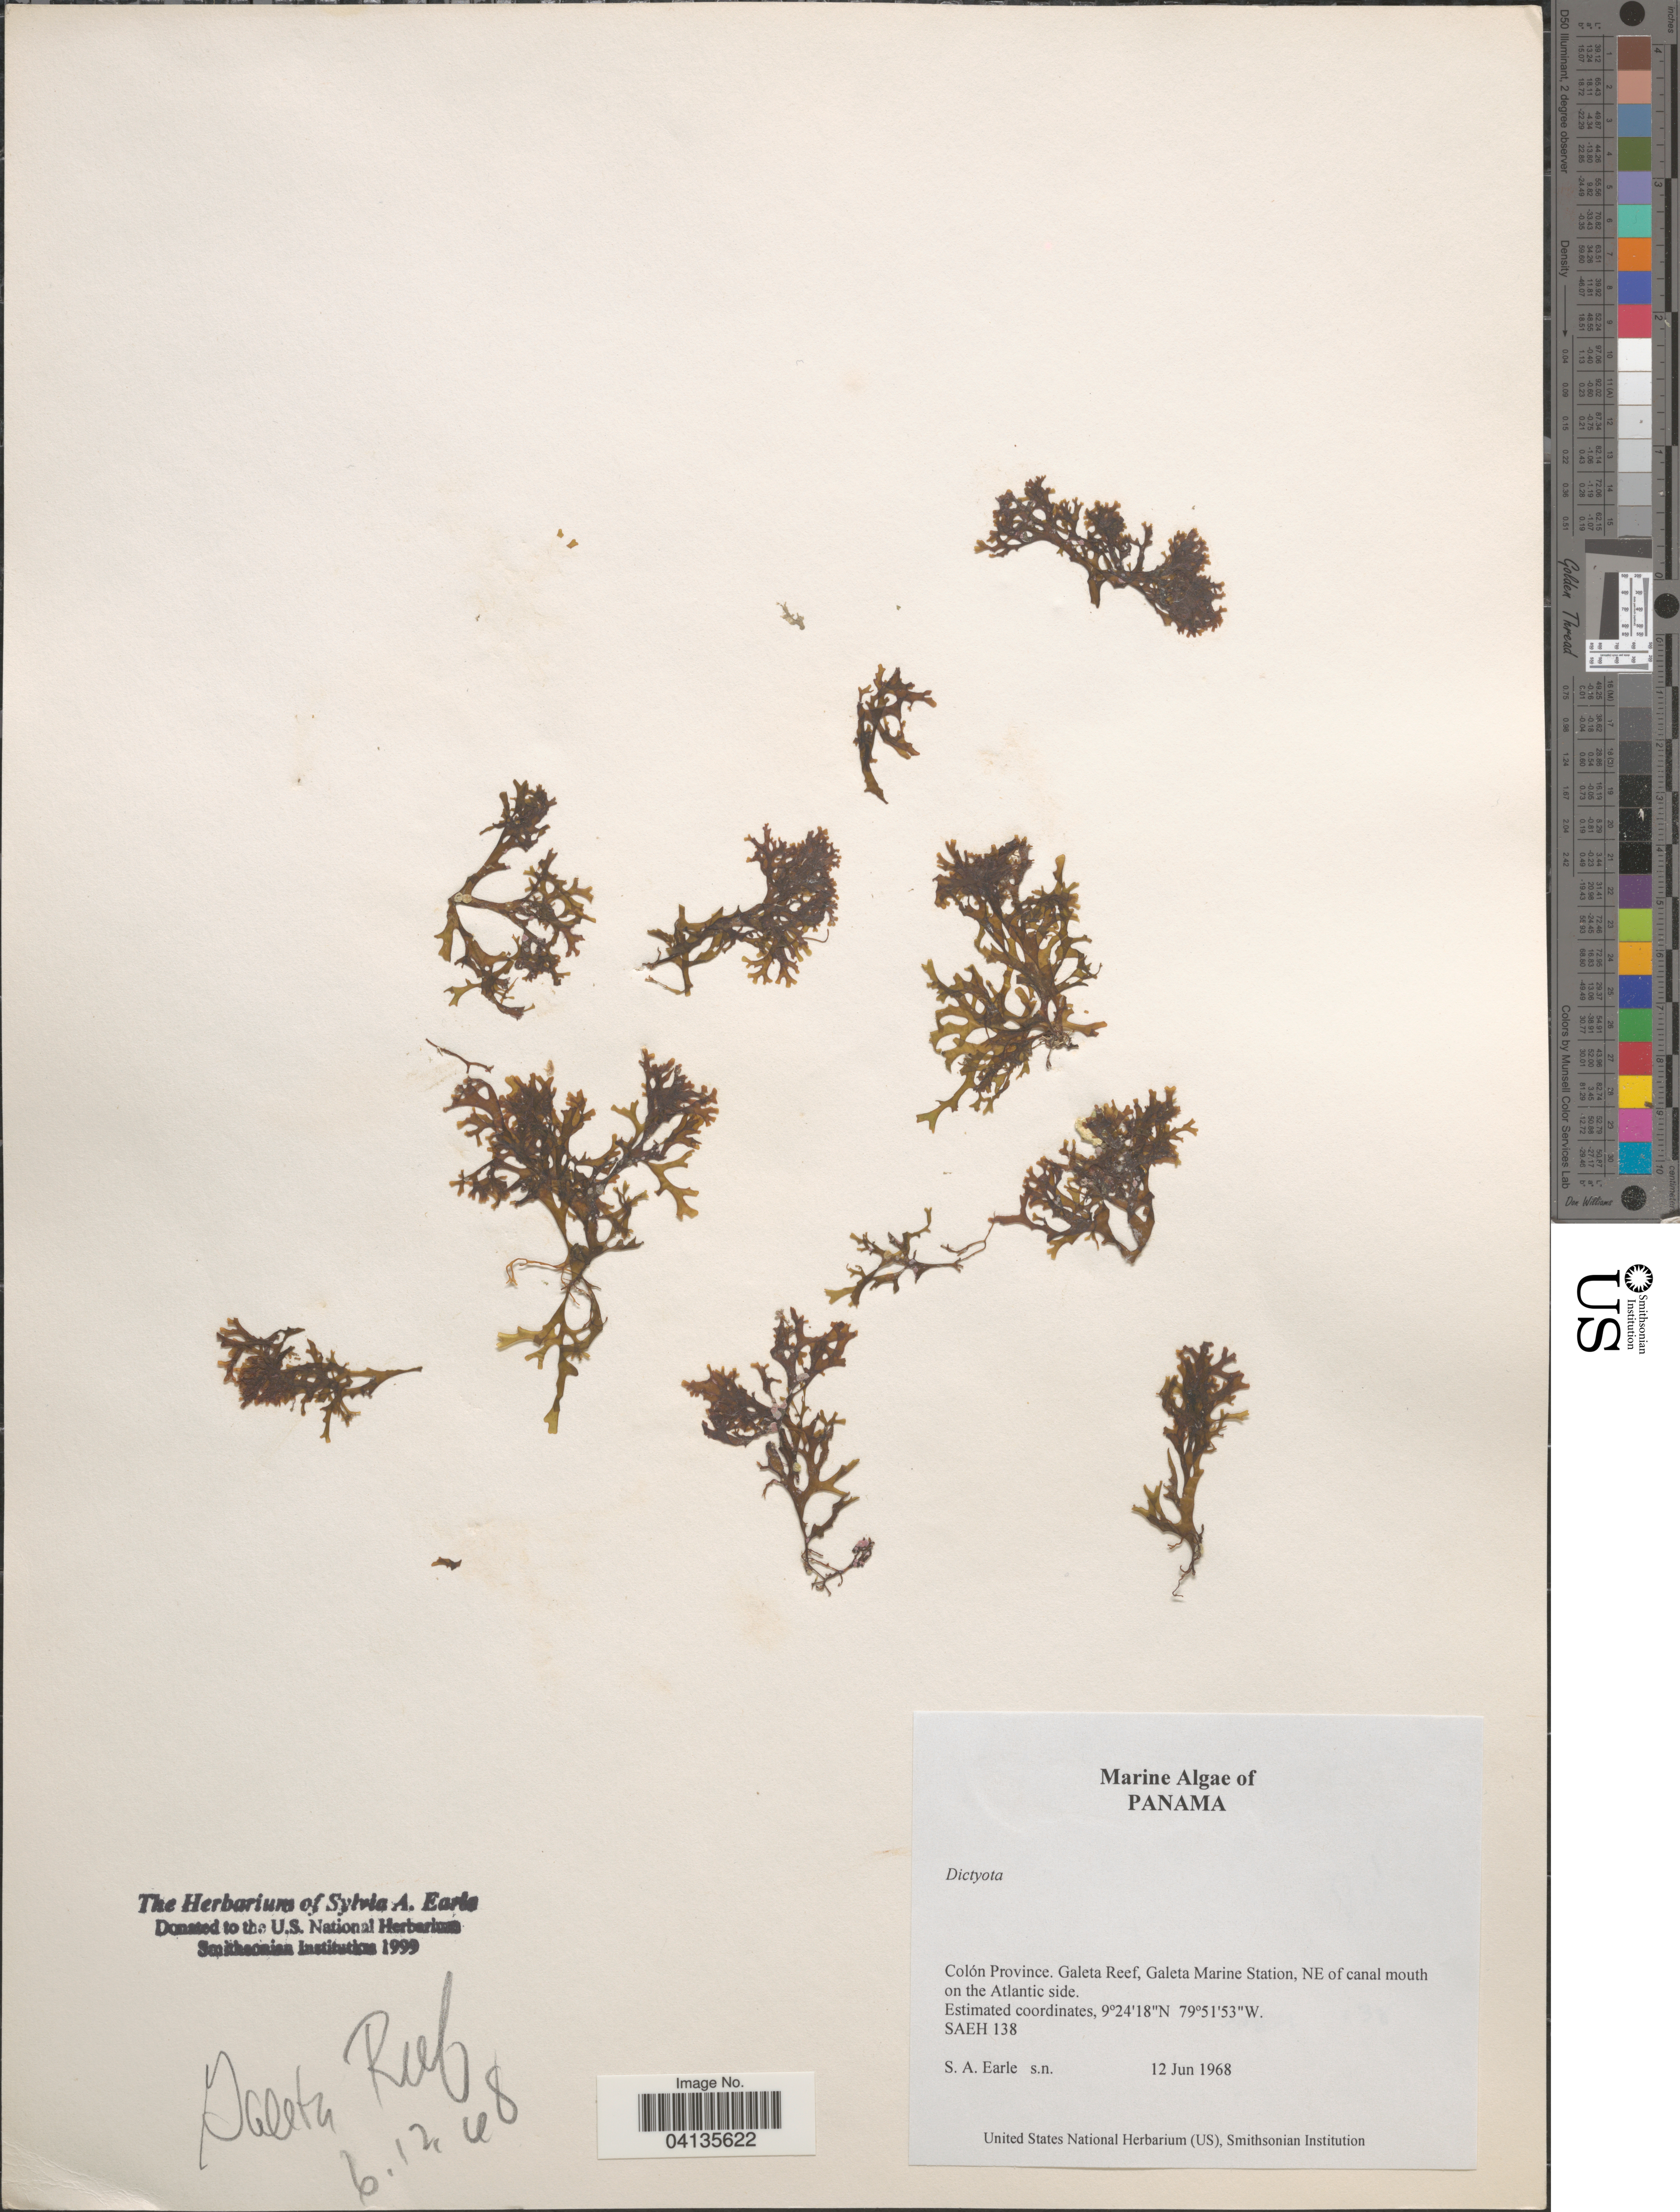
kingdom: Chromista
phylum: Ochrophyta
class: Phaeophyceae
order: Dictyotales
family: Dictyotaceae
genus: Dictyota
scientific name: Dictyota sp.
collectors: S. A. Earle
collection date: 1968-06-12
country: Panama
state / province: Colón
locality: Galeta Reef, Galeta Marine Station, NE of canal mouth on the Atlantic side.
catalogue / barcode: US 238526